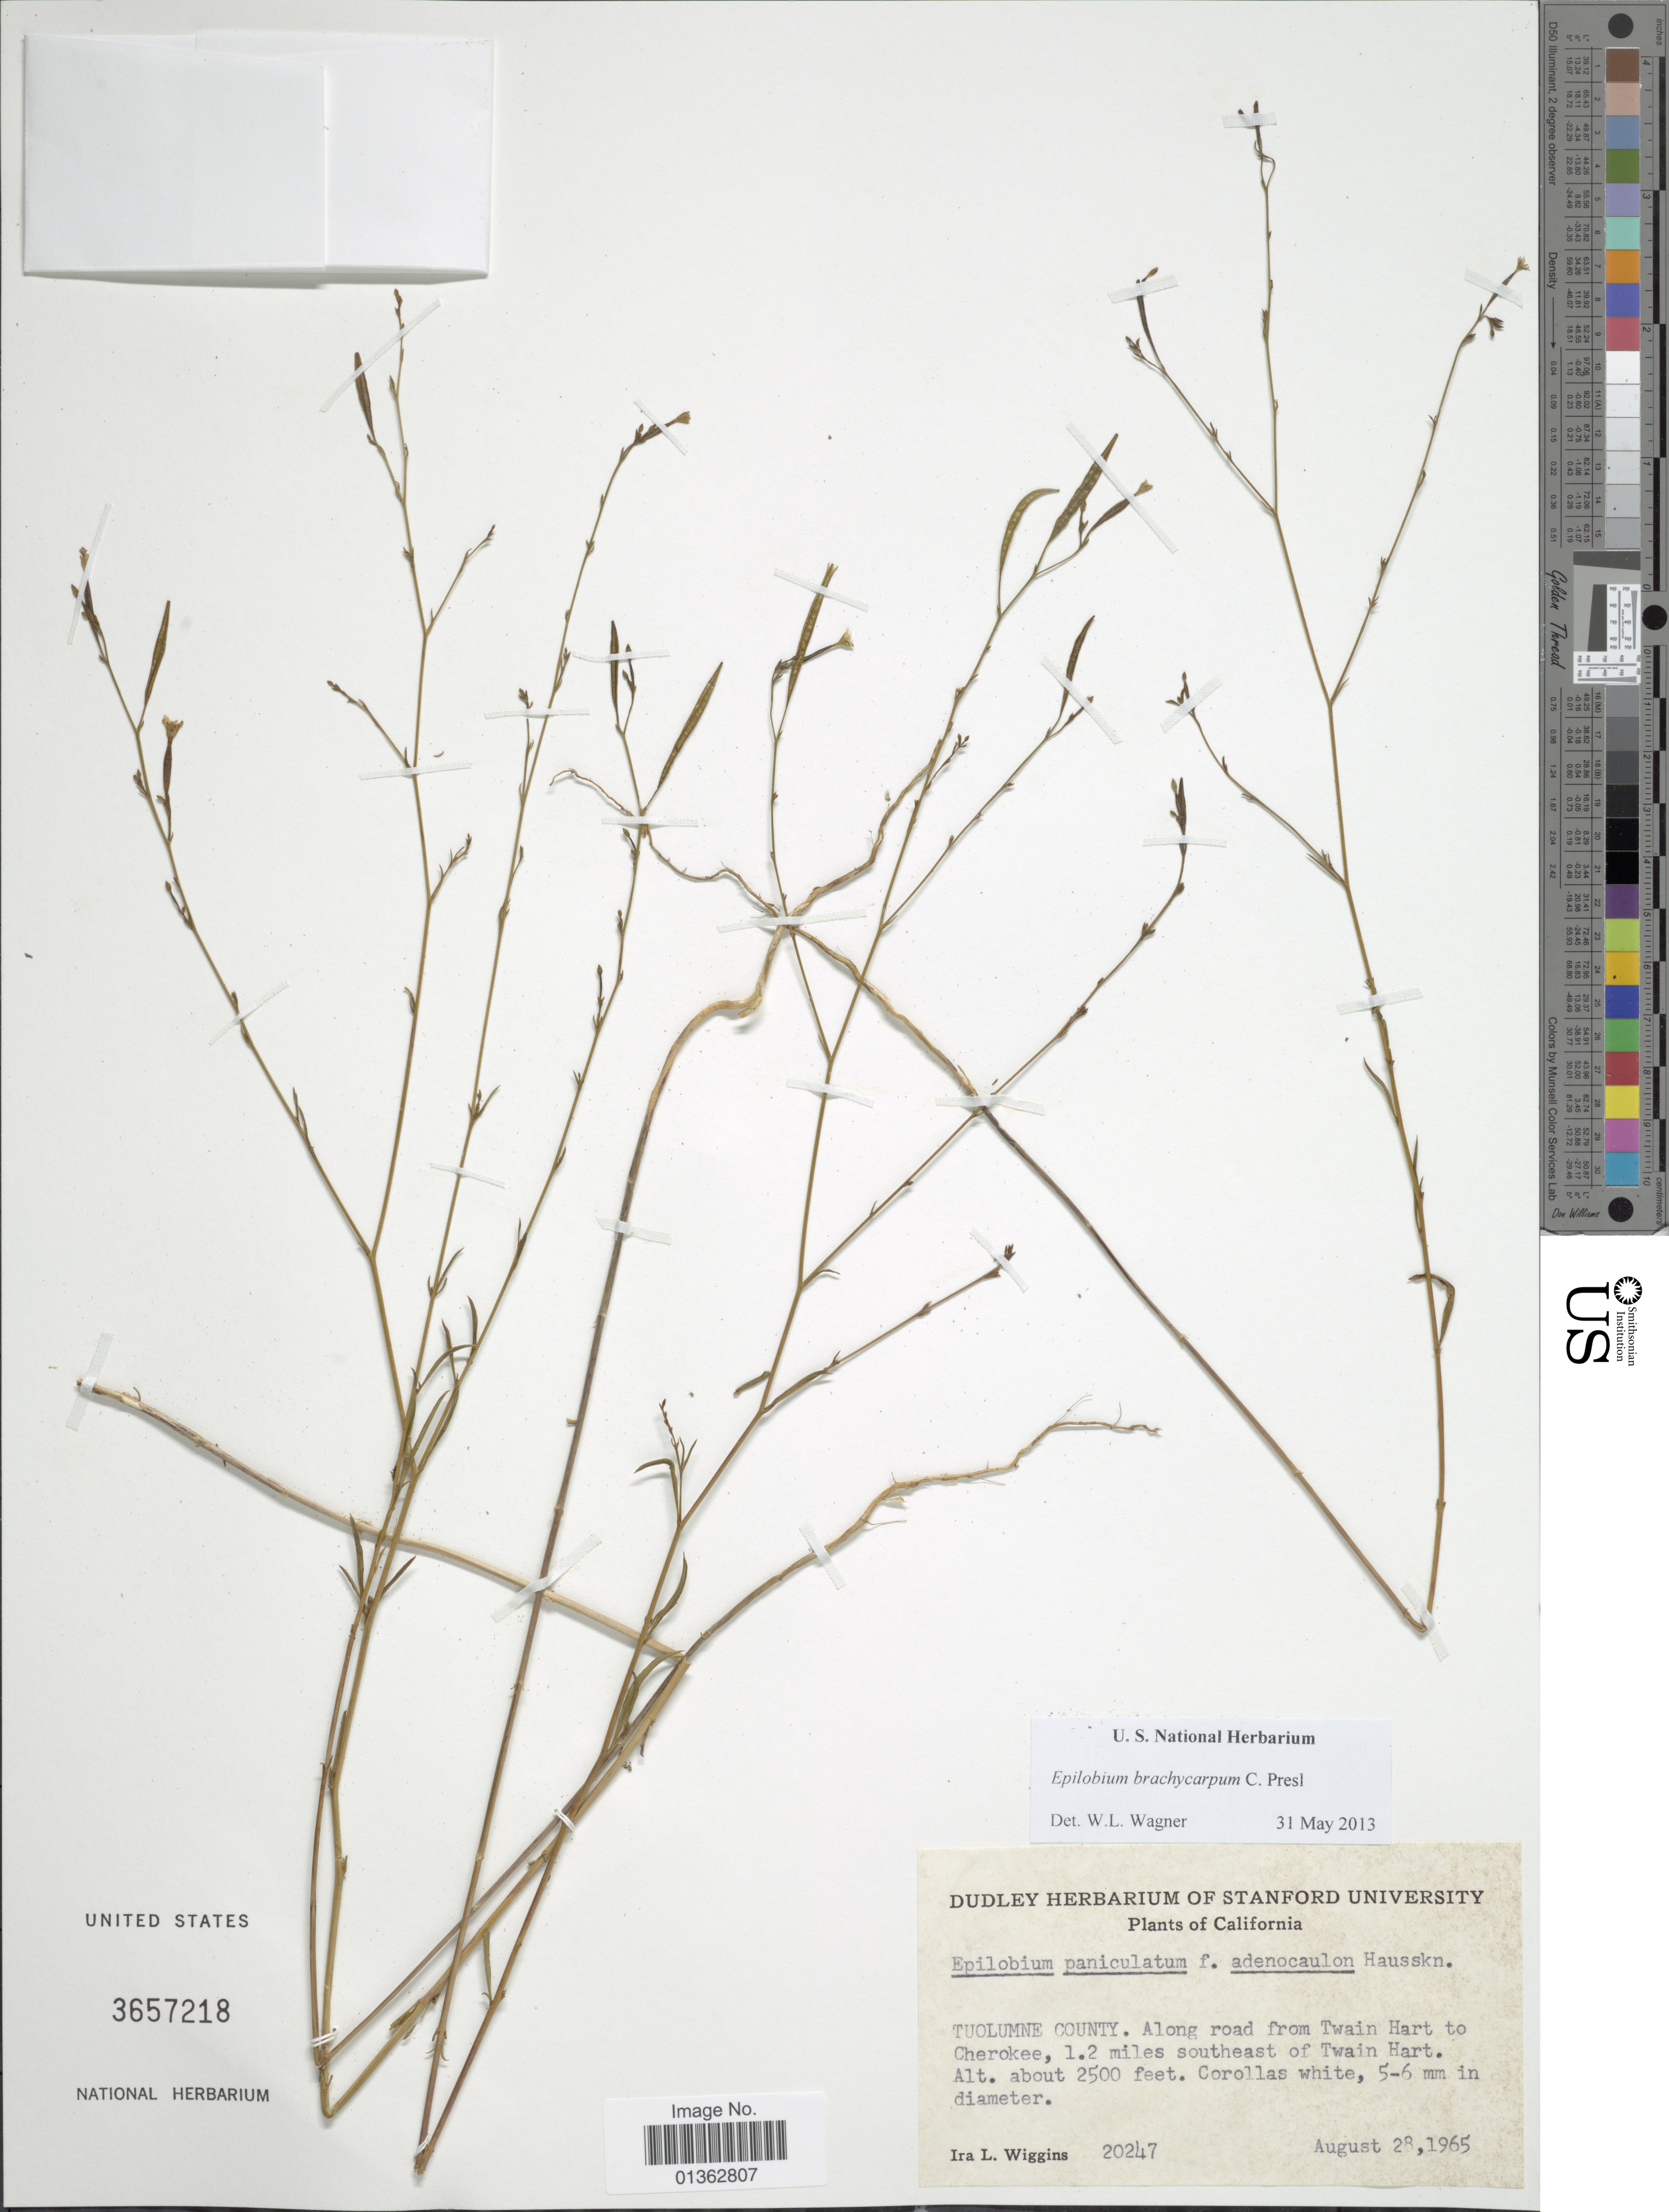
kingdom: Plantae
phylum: Tracheophyta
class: Magnoliopsida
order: Myrtales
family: Onagraceae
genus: Epilobium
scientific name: Epilobium brachycarpum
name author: C. Presl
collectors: I. L. Wiggins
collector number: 20247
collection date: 1965-08-28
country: United States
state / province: California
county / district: Tuolumne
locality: Tuolumne County. Along road from Twain Hart to Cherokee, 1.2 miles southeast of Twain Hart.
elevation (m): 762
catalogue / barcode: US 3657218